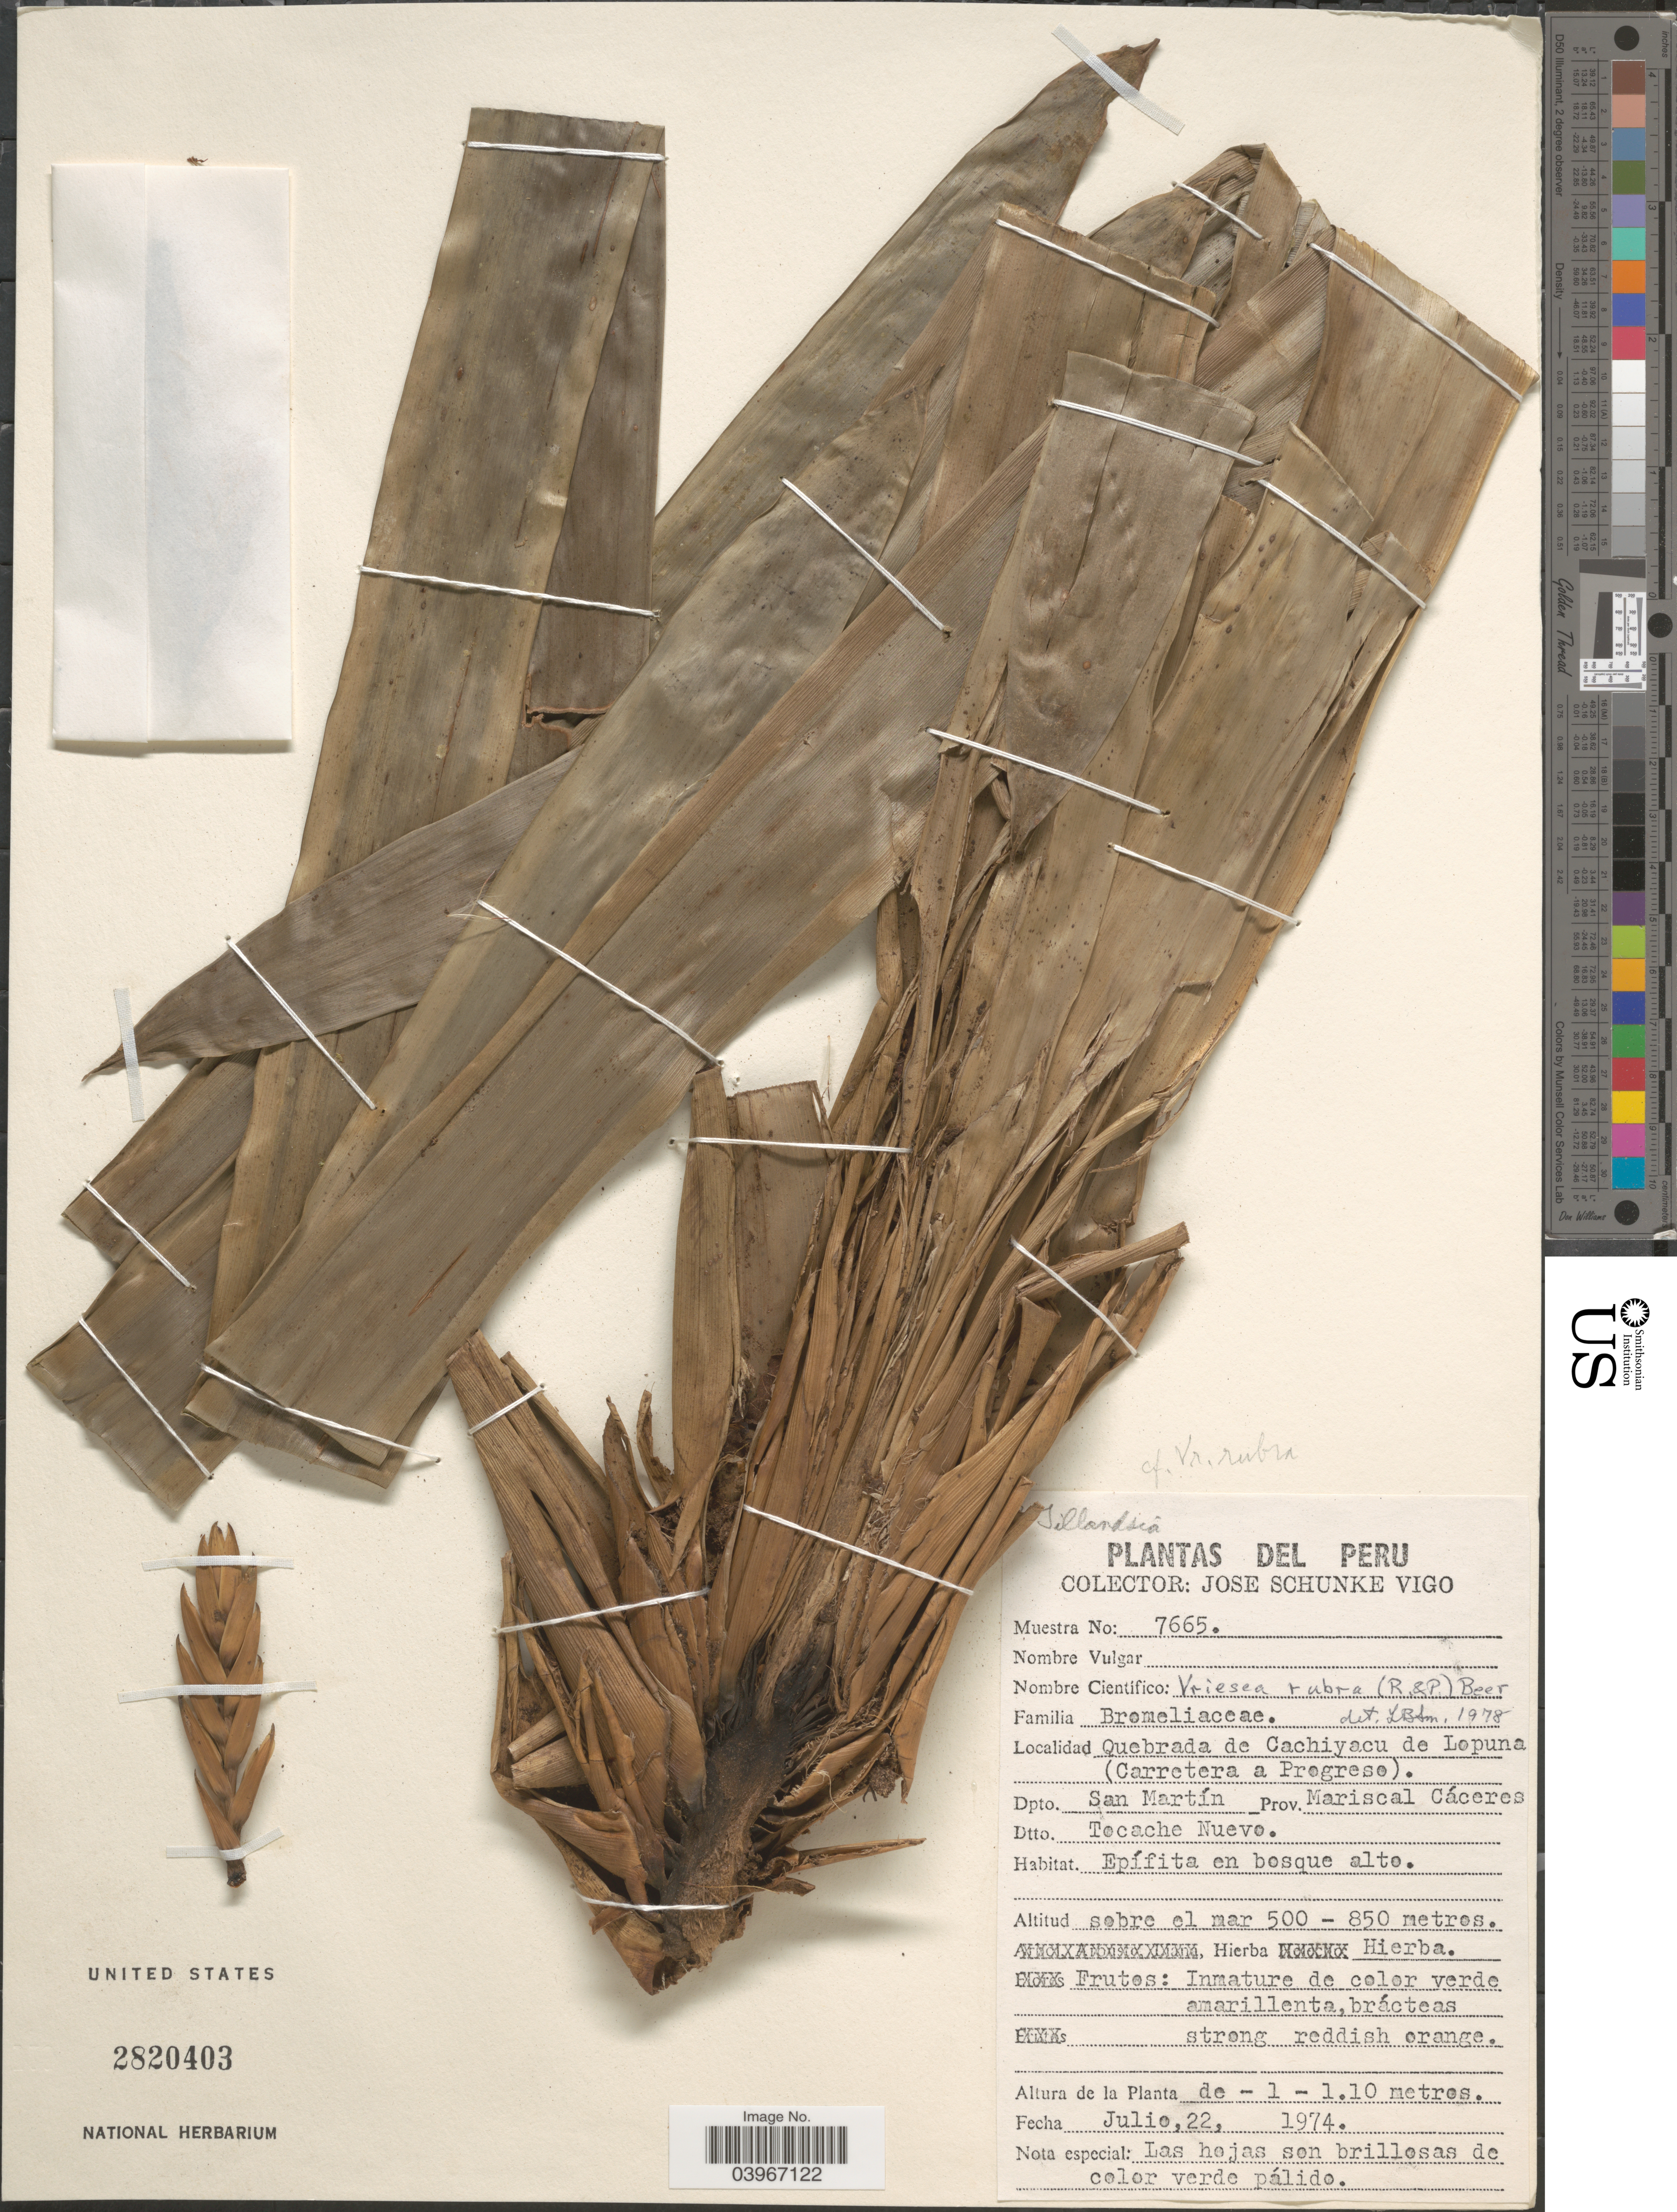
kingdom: Plantae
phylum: Tracheophyta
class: Liliopsida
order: Poales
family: Bromeliaceae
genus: Vriesea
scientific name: Vriesea rubra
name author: (Ruiz & Pav.) Beer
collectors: J. Schunke Vigo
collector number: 7665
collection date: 1974-07-22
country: Peru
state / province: San Martín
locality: Quebrada de Cachiyacu de Lopuna (Carretera a Progreso). Dpto. San Martín. Prov. Mariscal Cáceres. Dtto. Tocache Nuevo.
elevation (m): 500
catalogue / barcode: US 2820403